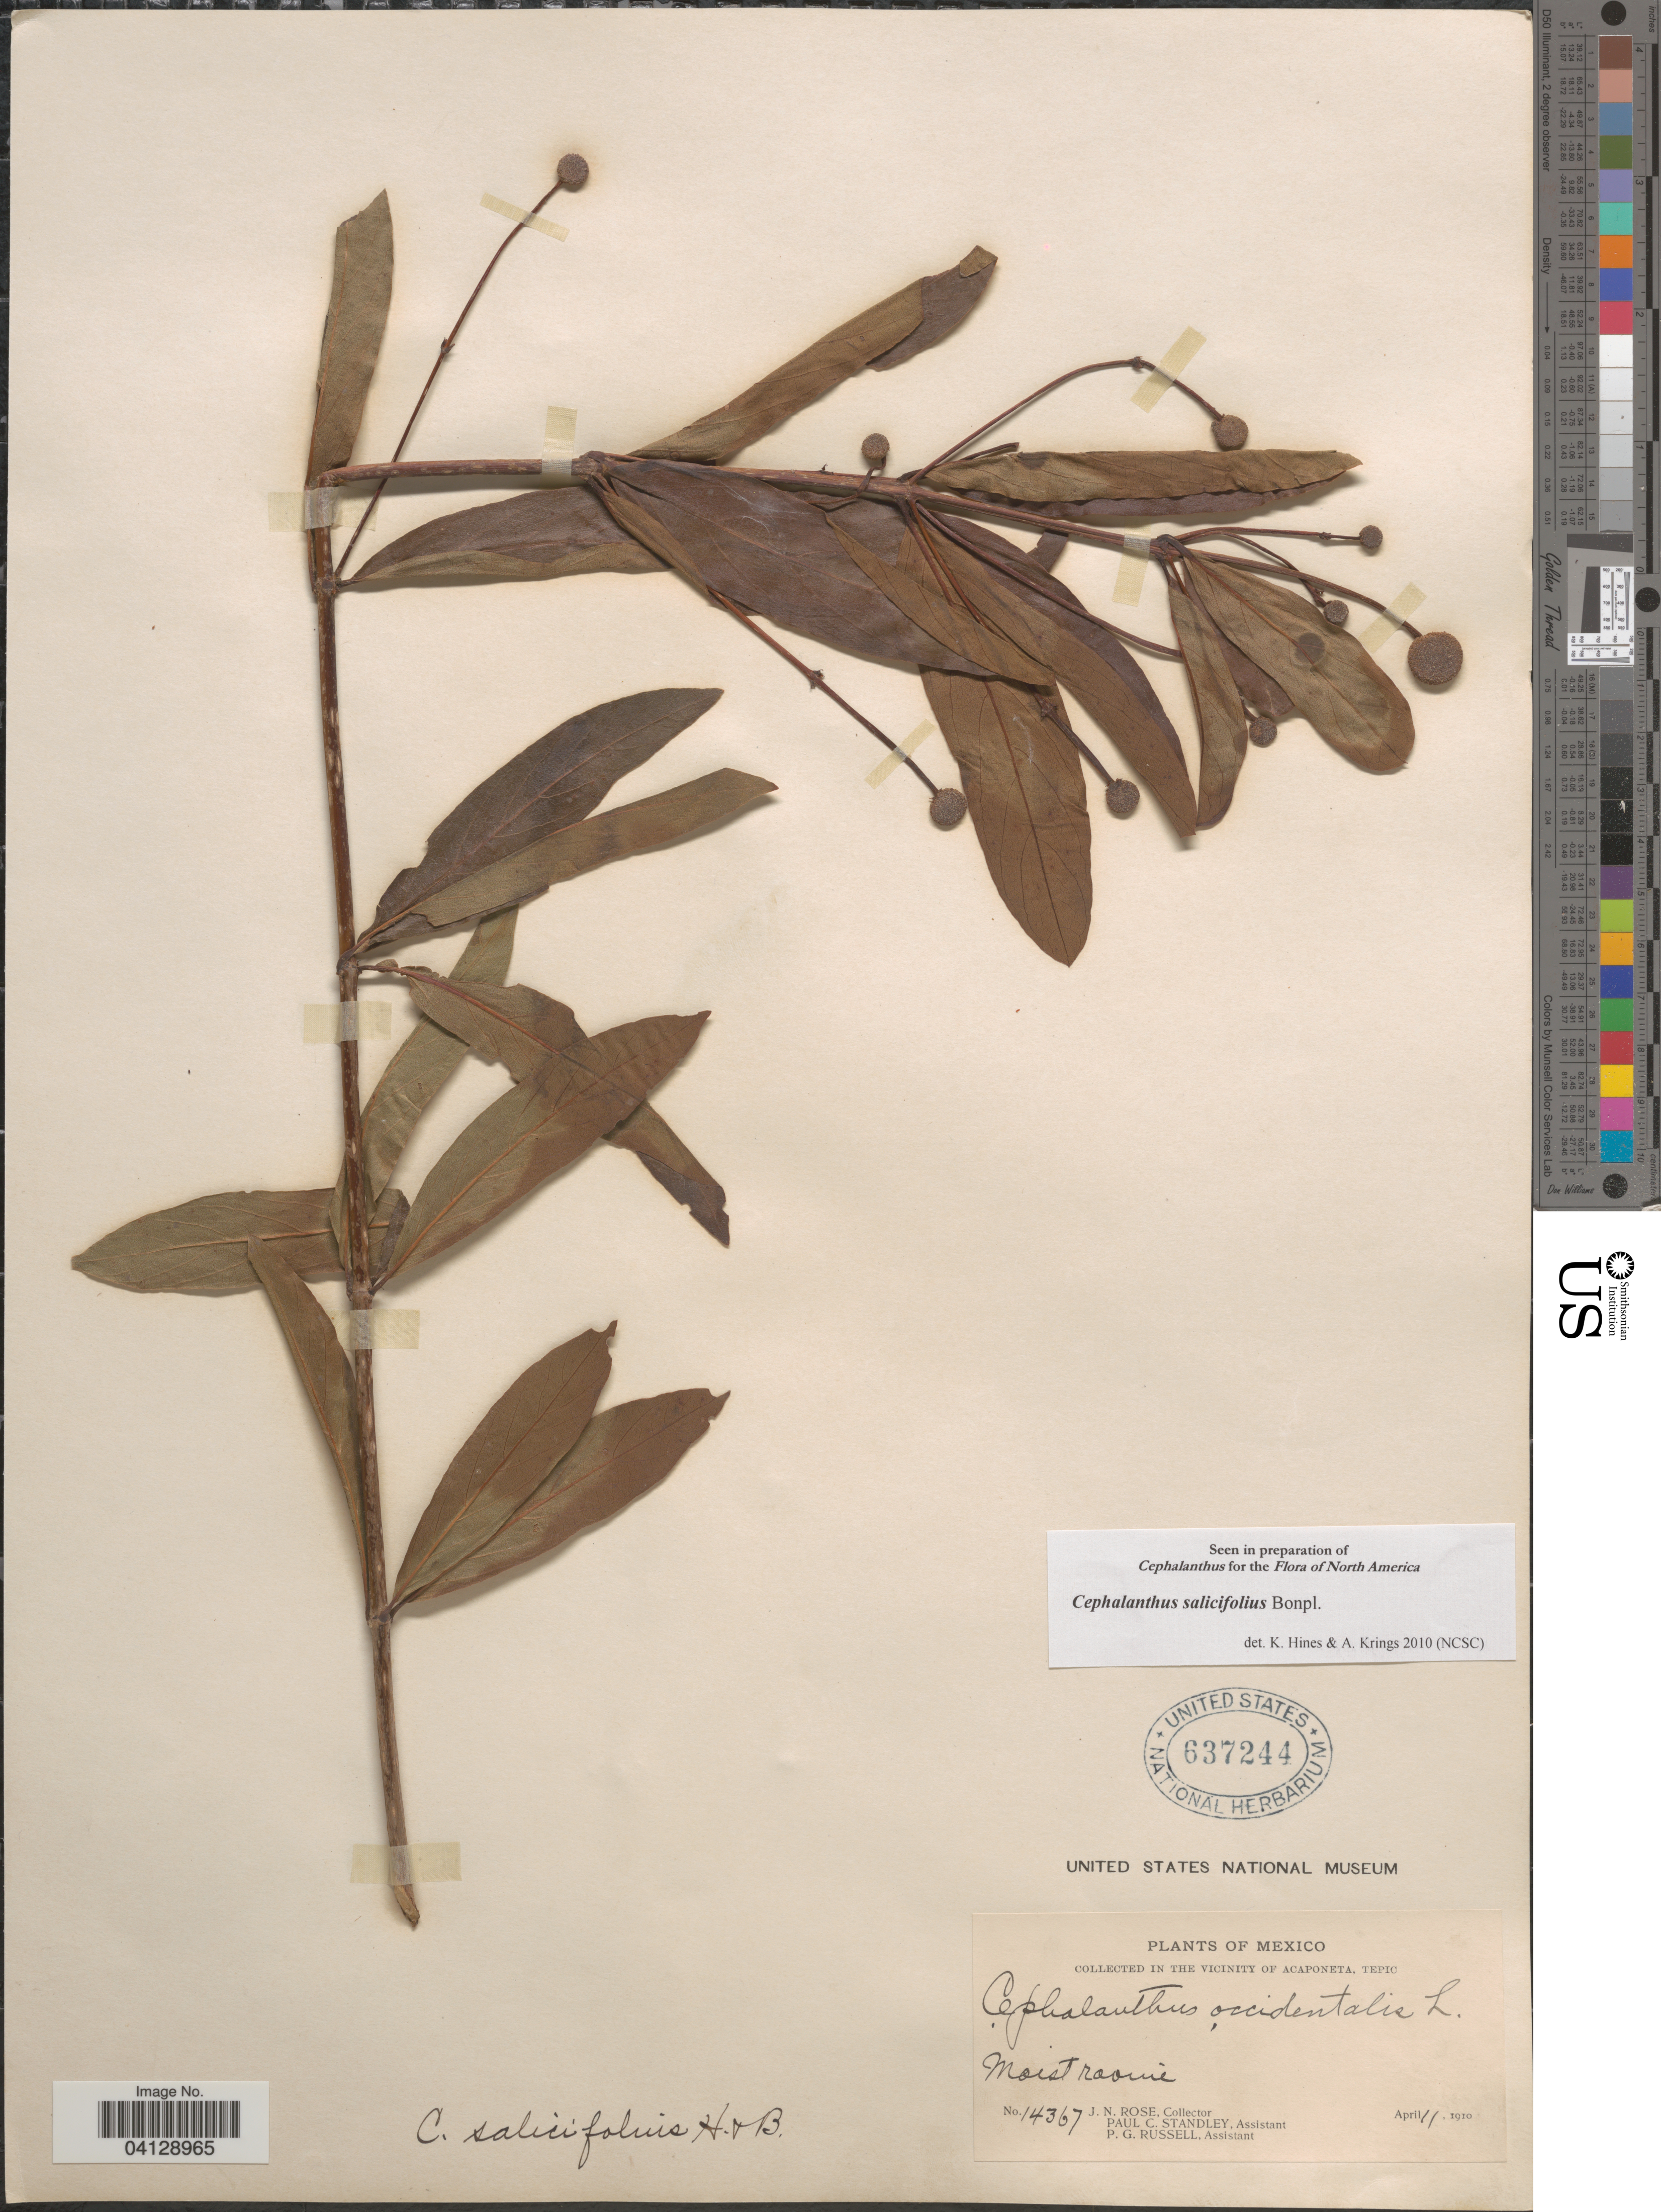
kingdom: Plantae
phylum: Tracheophyta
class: Magnoliopsida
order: Gentianales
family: Rubiaceae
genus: Cephalanthus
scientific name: Cephalanthus salicifolius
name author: Bonpl.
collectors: J. N. Rose, P. C. Standley & P. G. Russell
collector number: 14367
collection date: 1910-04-11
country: Mexico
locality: Vicinity of Acaponeta, Tepic.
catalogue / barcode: US 637244